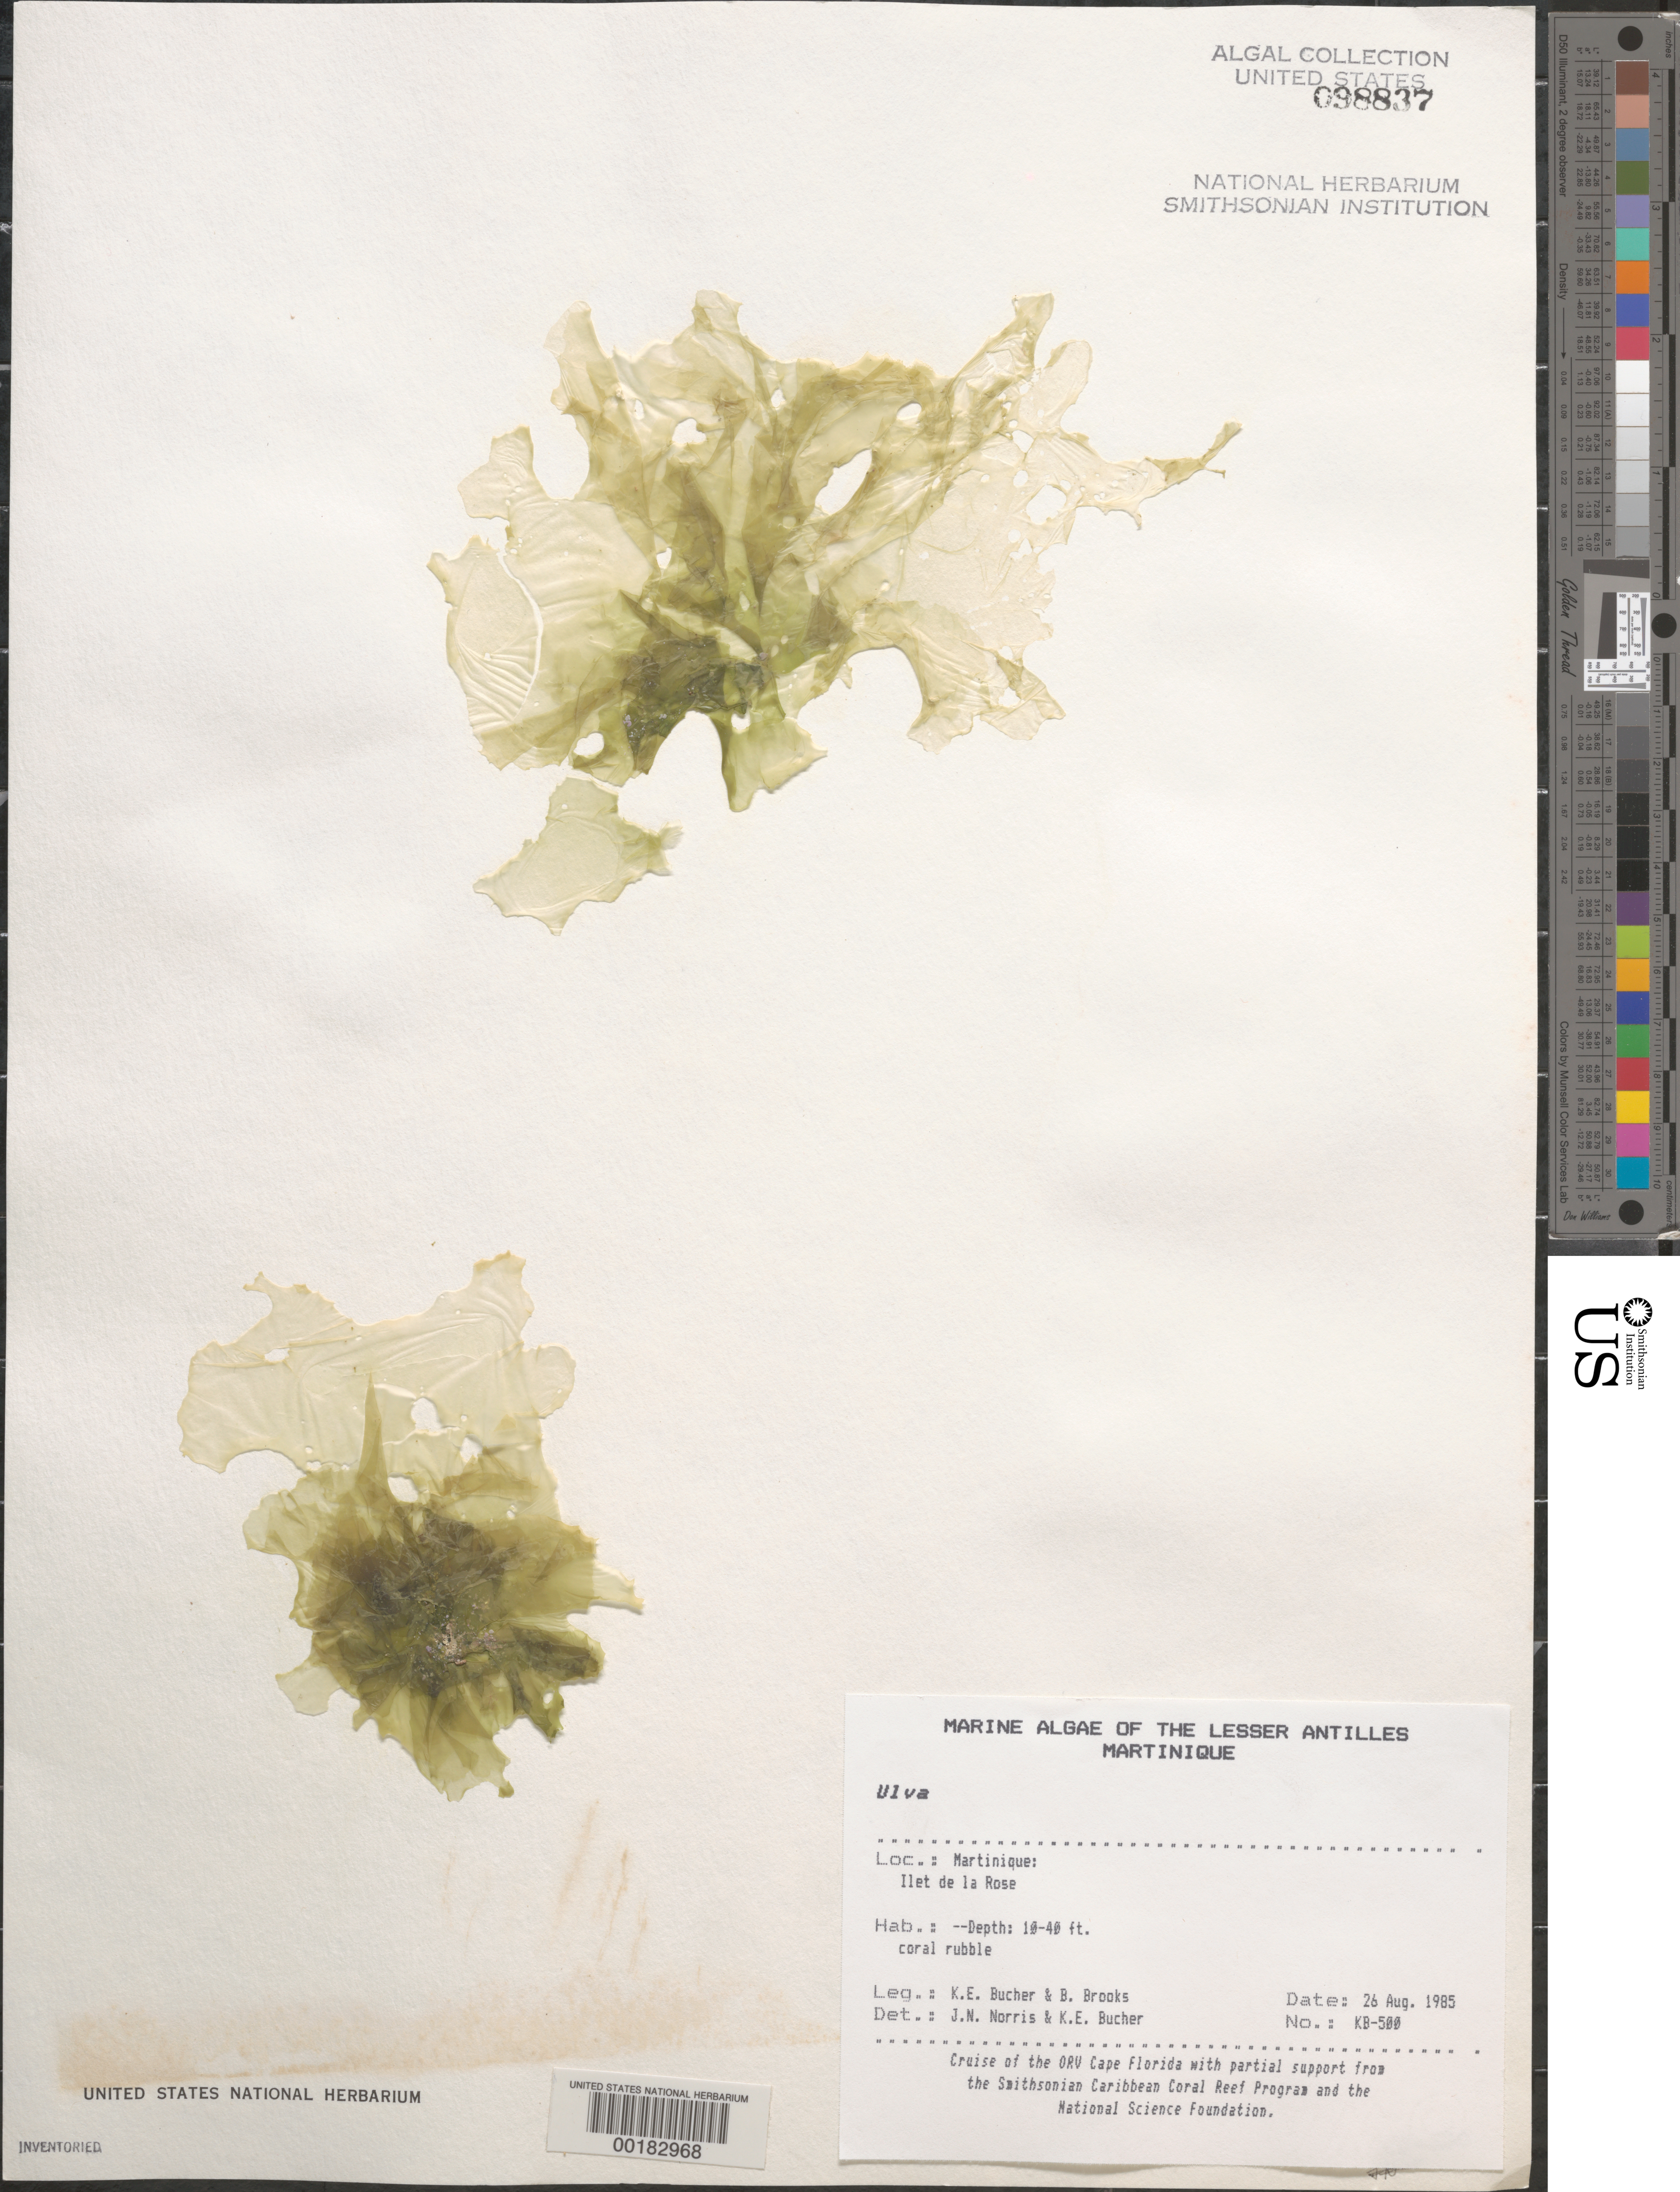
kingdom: Plantae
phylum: Chlorophyta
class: Ulvophyceae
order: Ulvales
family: Ulvaceae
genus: Ulva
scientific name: Ulva sp.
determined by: Norris, J. N.; Bucher, K. E.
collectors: K. E. Bucher & B. Brooks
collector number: Kb-500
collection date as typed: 26 Aug 1985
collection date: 1985-08-26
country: Martinique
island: Ilet de la Rose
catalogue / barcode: US 98837